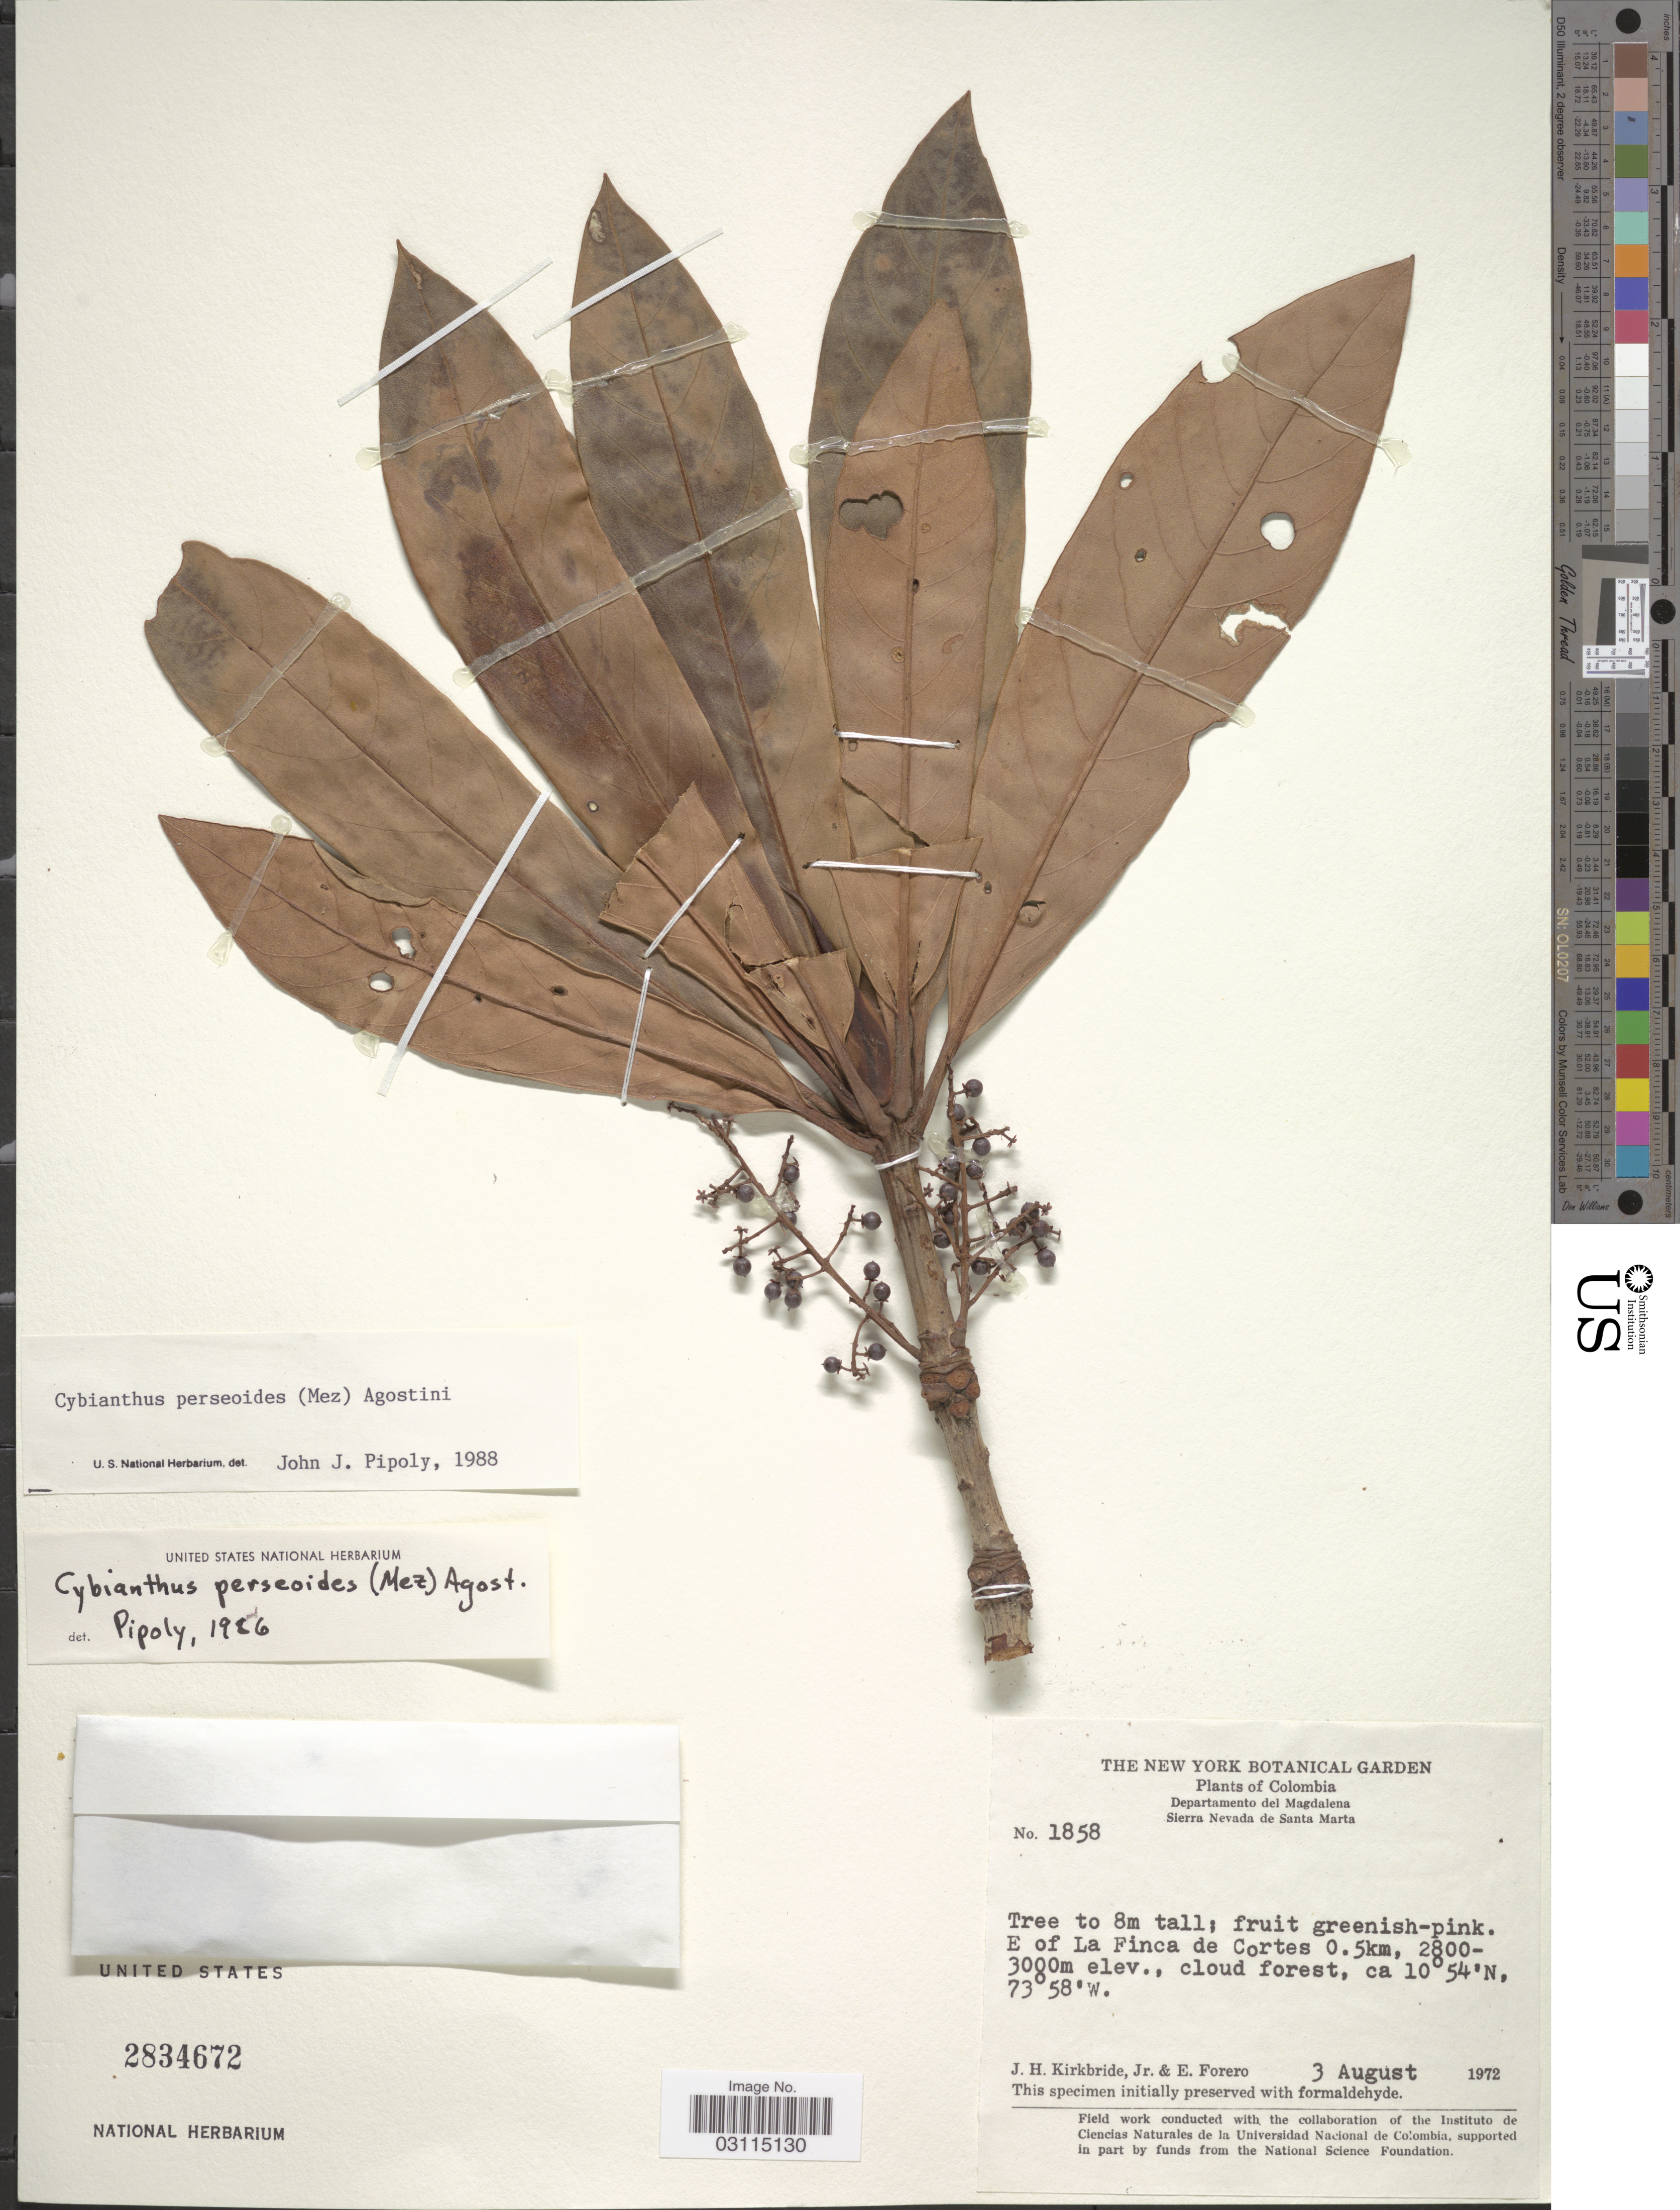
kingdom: Plantae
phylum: Tracheophyta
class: Magnoliopsida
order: Ericales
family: Primulaceae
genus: Cybianthus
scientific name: Cybianthus perseoides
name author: (Mez) G. Agostini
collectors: J. H. Kirkbride & E. Forero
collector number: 1858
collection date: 1972-08-03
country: Colombia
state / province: Magdalena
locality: Departamento del Magdalena, Sierra Nevada de Santa Marta, E of La Finca de Cortes 0.5km.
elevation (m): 3000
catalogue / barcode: US 2834672